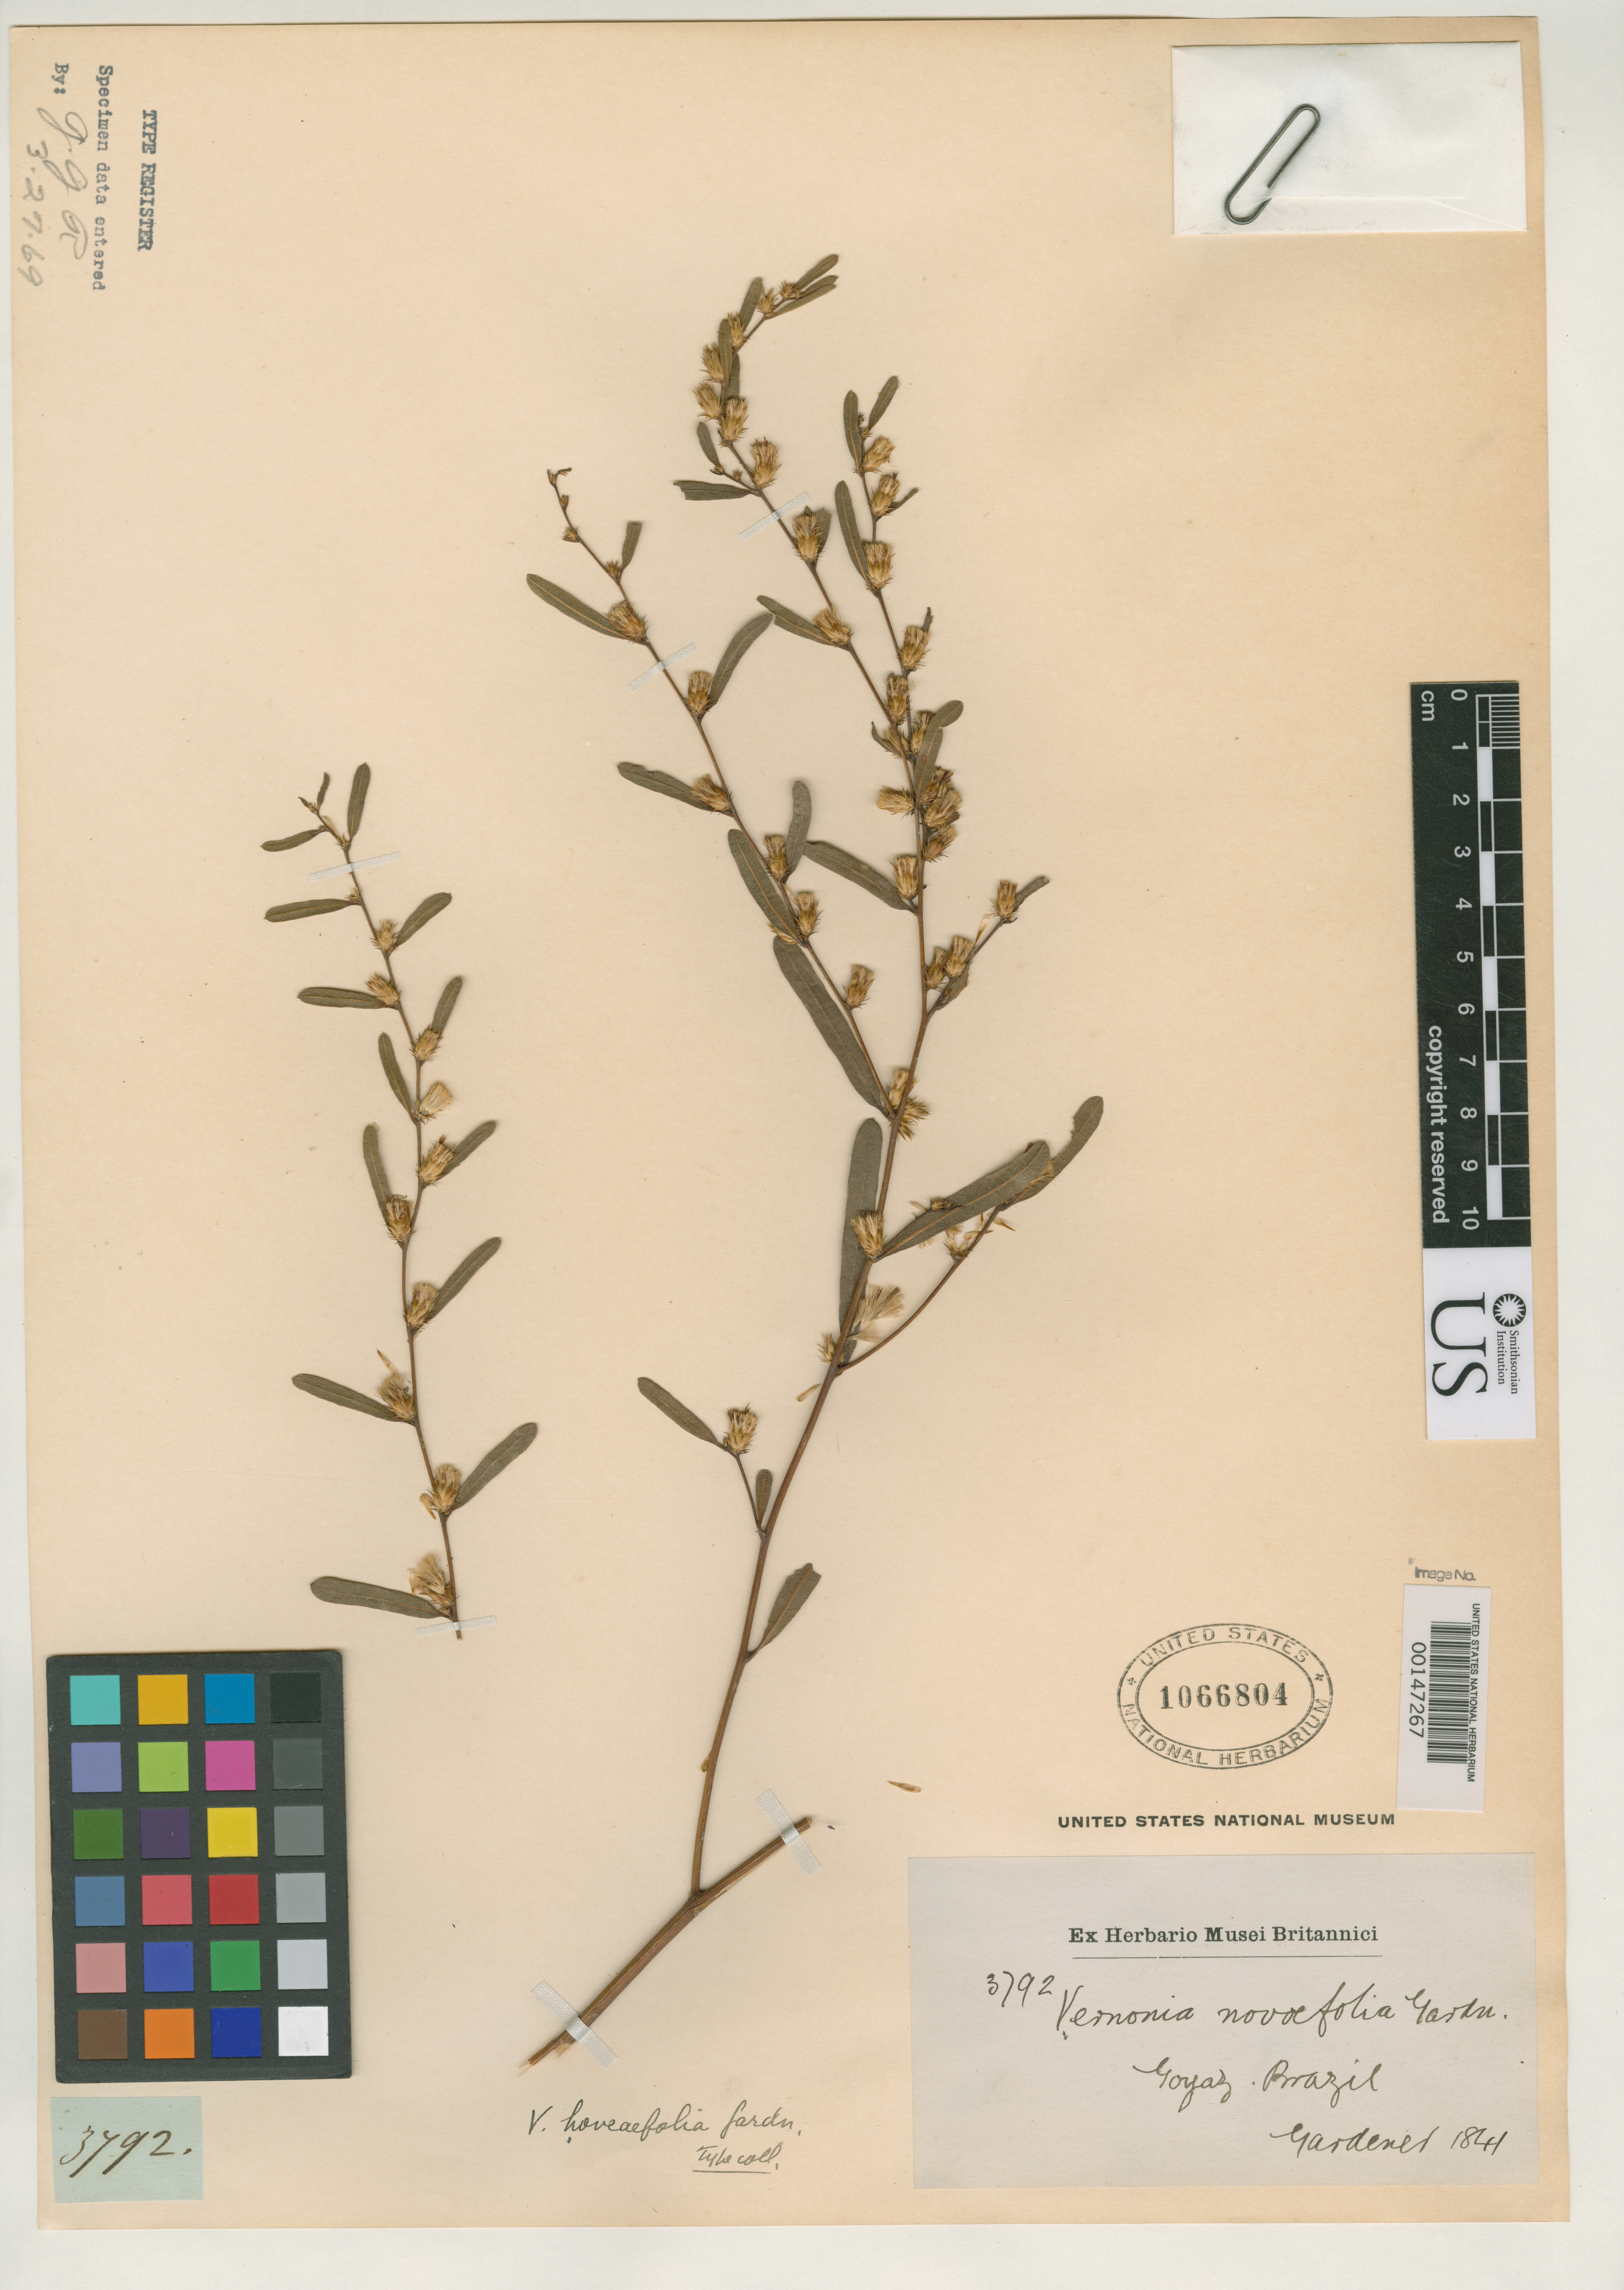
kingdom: Plantae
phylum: Tracheophyta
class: Magnoliopsida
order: Asterales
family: Asteraceae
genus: Vernonia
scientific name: Vernonia hoveaefolia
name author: Gardner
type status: Isotype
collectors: G. Gardner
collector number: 3792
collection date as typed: Apr 1840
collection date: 1840-04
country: Brazil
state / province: Goiás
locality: Near Villa de Arrayas.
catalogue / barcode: US 1066804